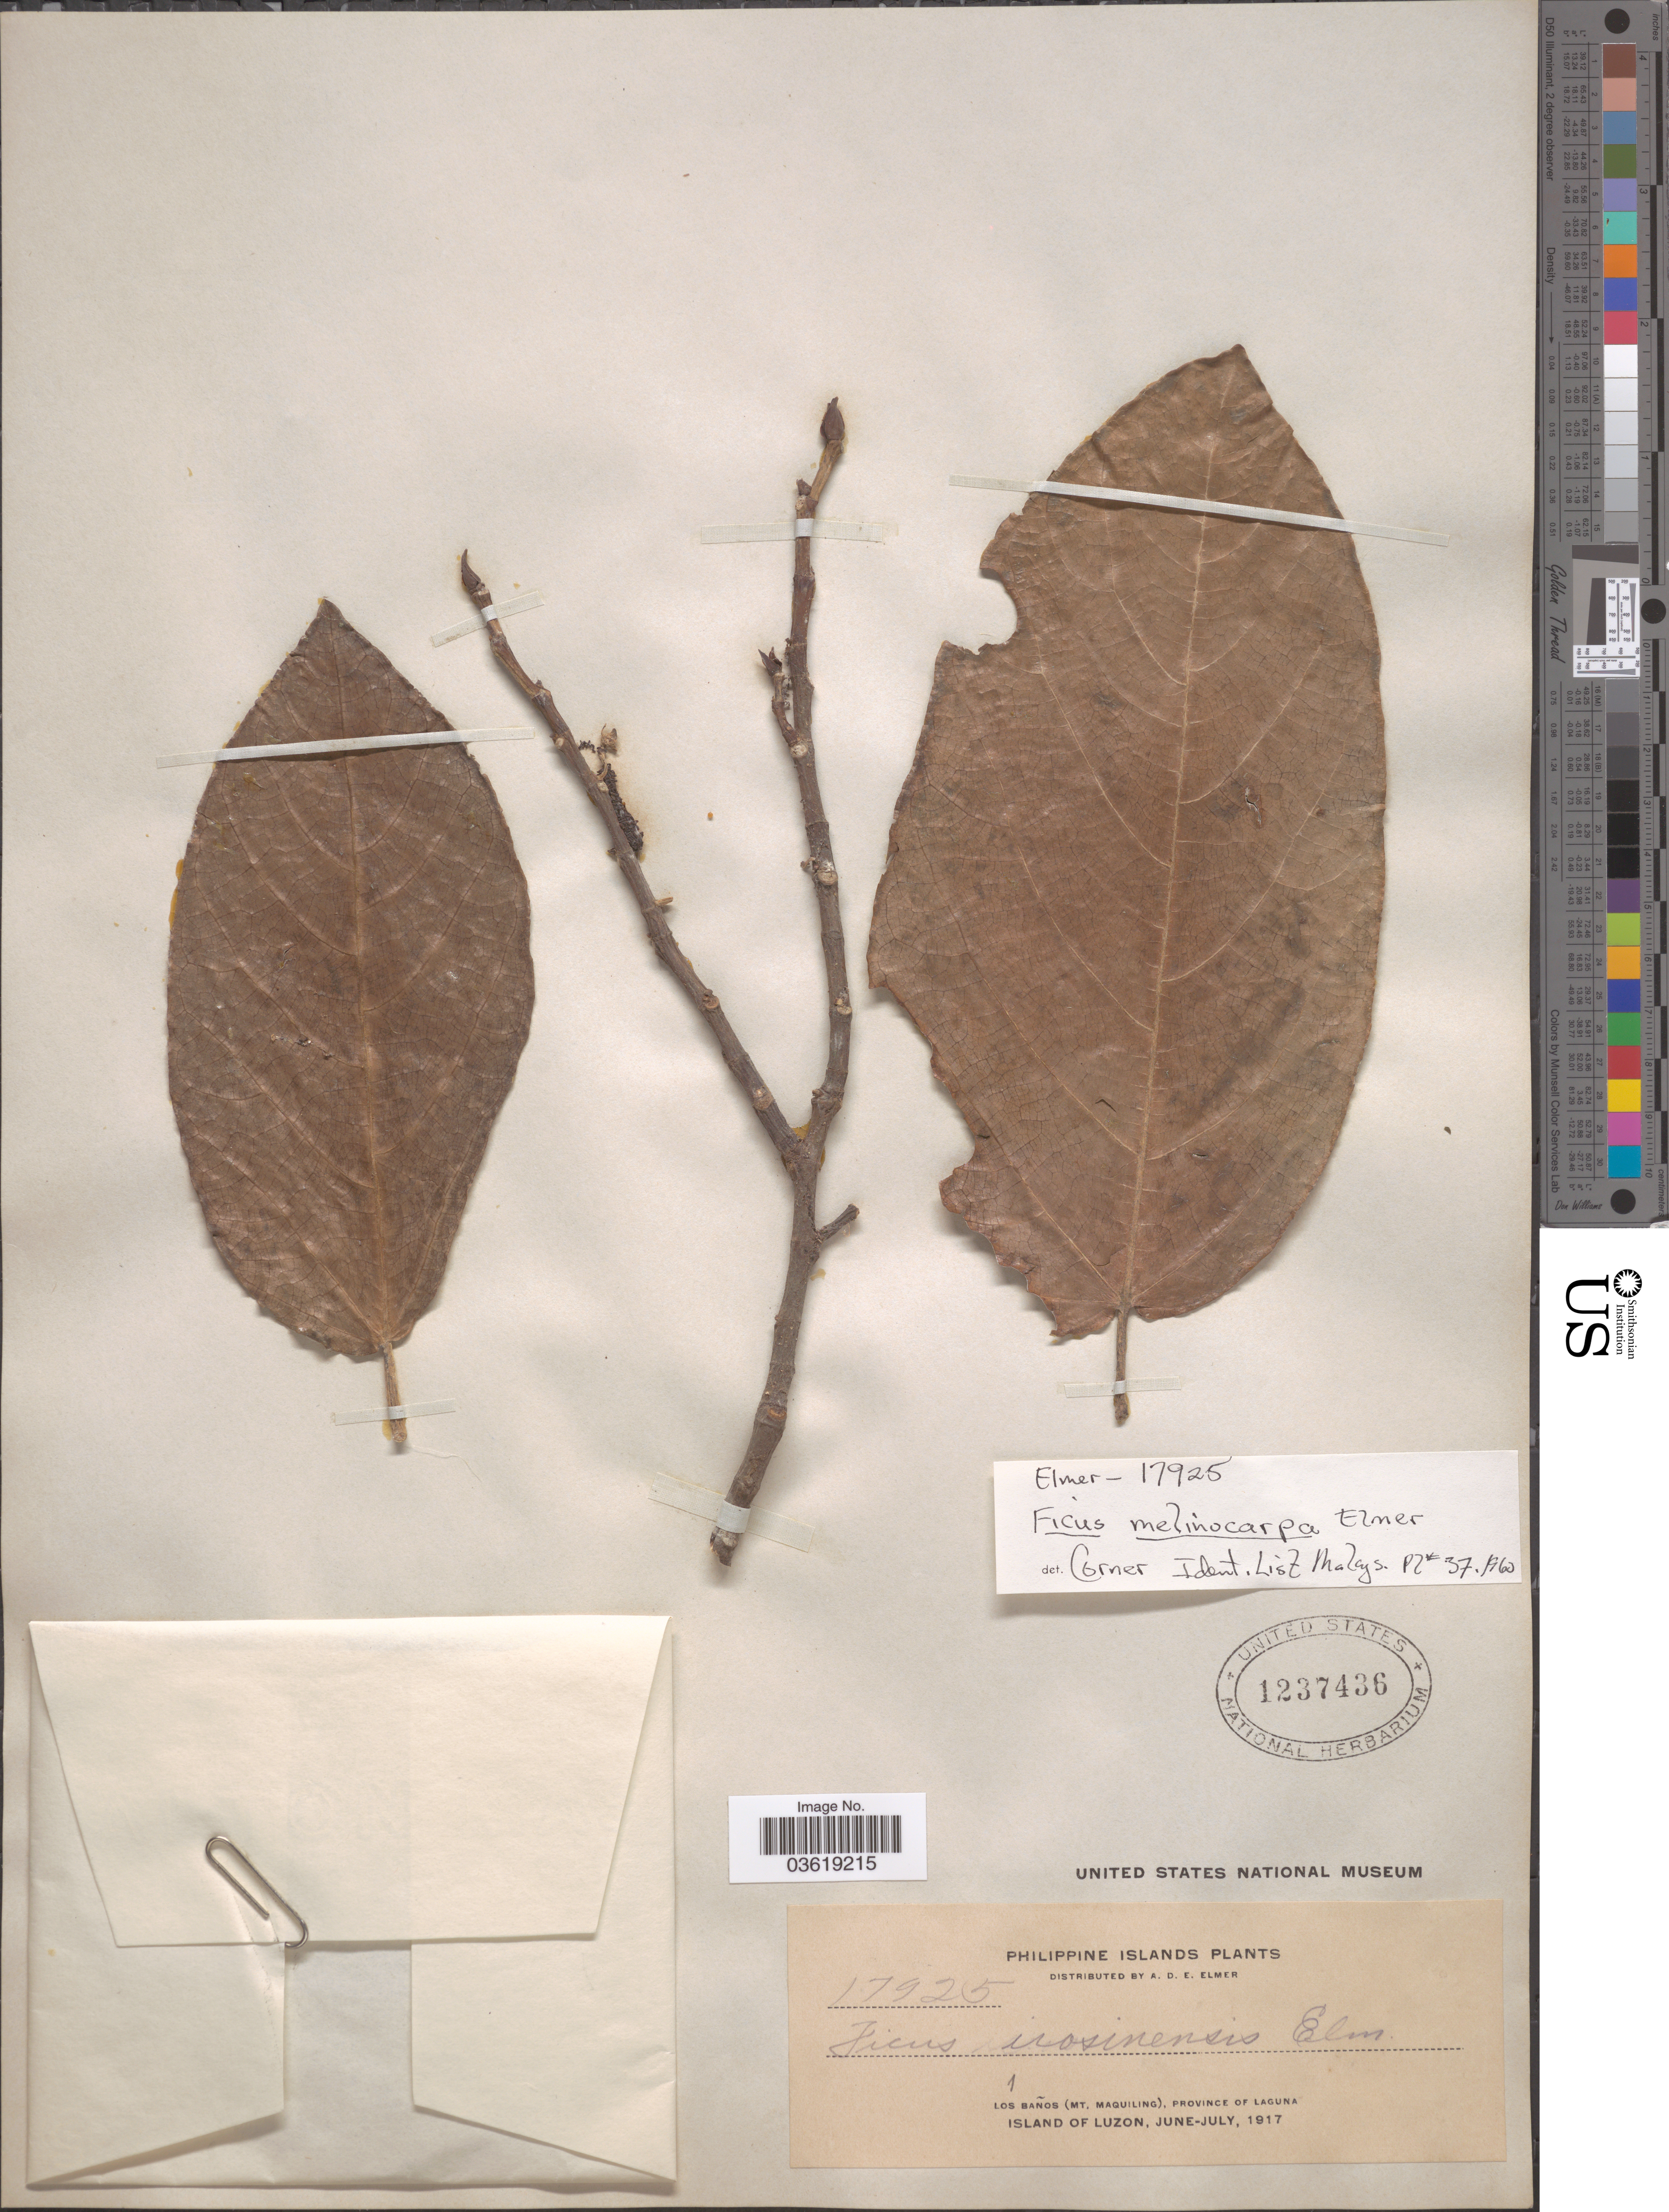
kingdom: Plantae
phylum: Tracheophyta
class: Magnoliopsida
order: Rosales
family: Moraceae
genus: Ficus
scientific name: Ficus melinocarpa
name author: Blume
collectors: A. D. E. Elmer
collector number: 17925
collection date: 1917-06/1917-07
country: Philippines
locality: Philippine Islands. Los Baños (Mt. Maquiling), Province of Laguna. Island of Luzon.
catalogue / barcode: US 1237436